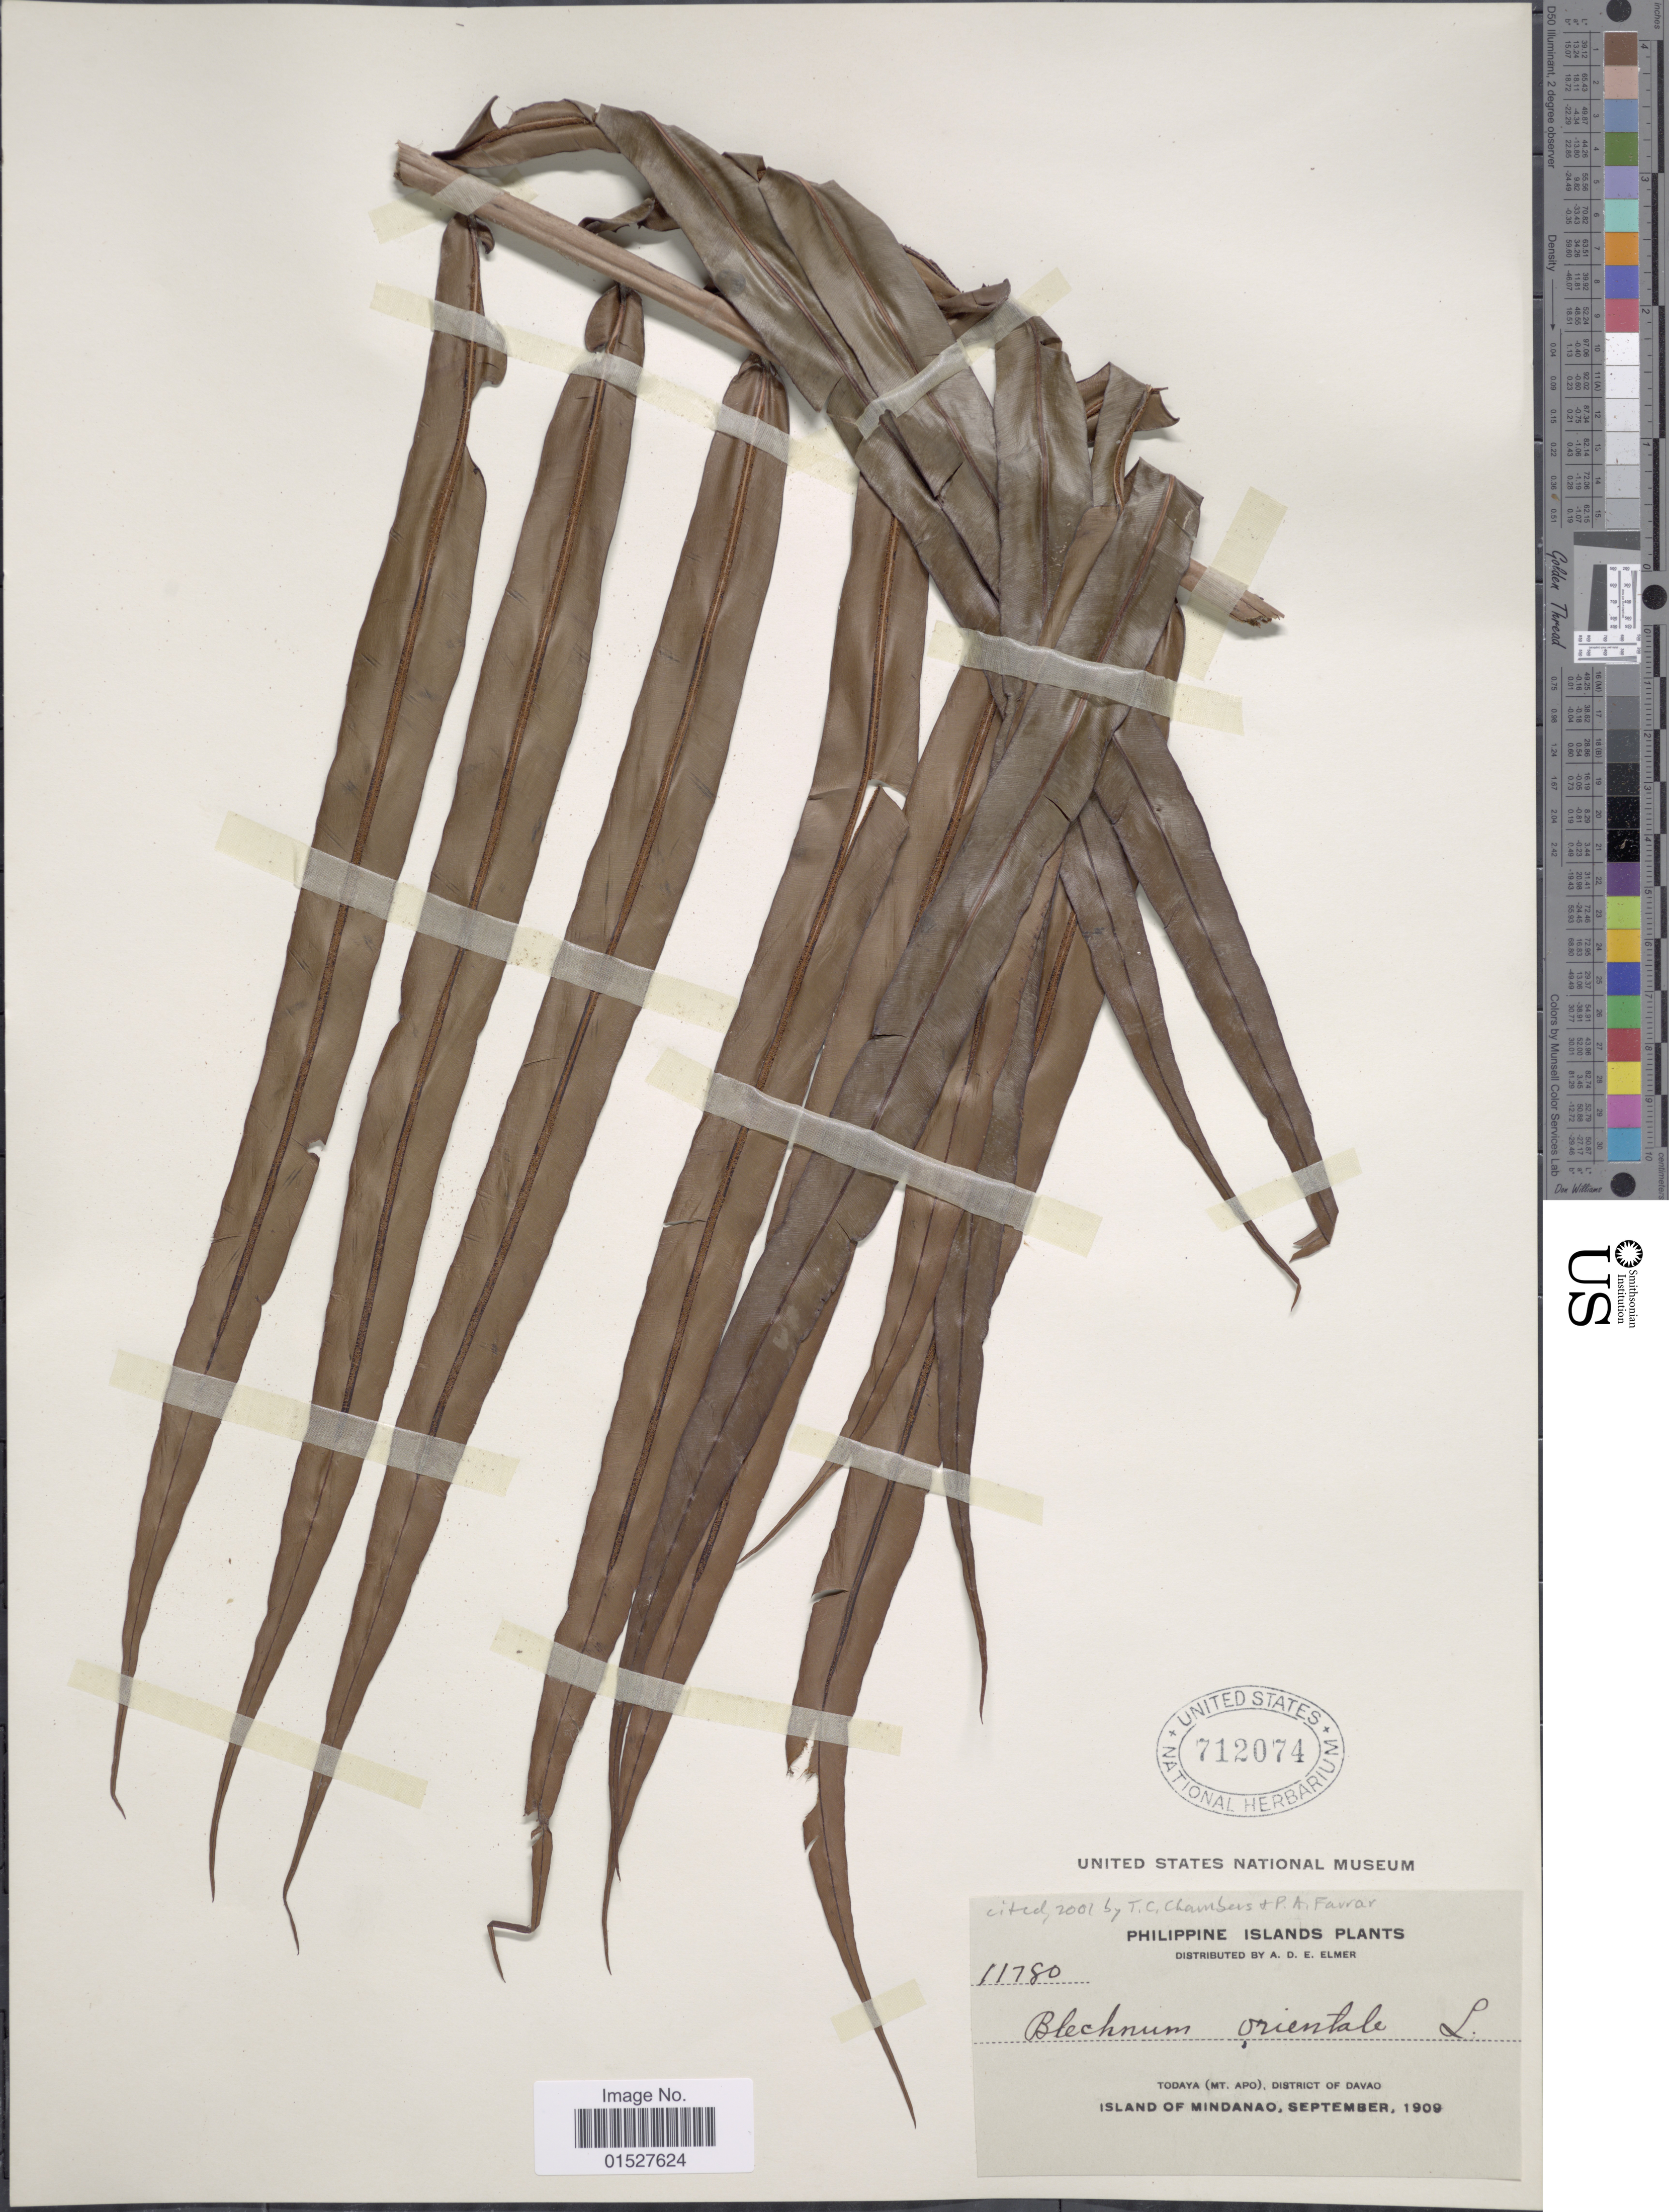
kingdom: Plantae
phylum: Tracheophyta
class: Polypodiopsida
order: Polypodiales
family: Blechnaceae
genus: Blechnum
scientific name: Blechnum orientale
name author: L.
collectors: A. D. E. Elmer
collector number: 11780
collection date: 1909-09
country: Philippines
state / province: Davao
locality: Todaya (Mt. Apo), District of Davao. Island of Mindanao.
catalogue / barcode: US 712074